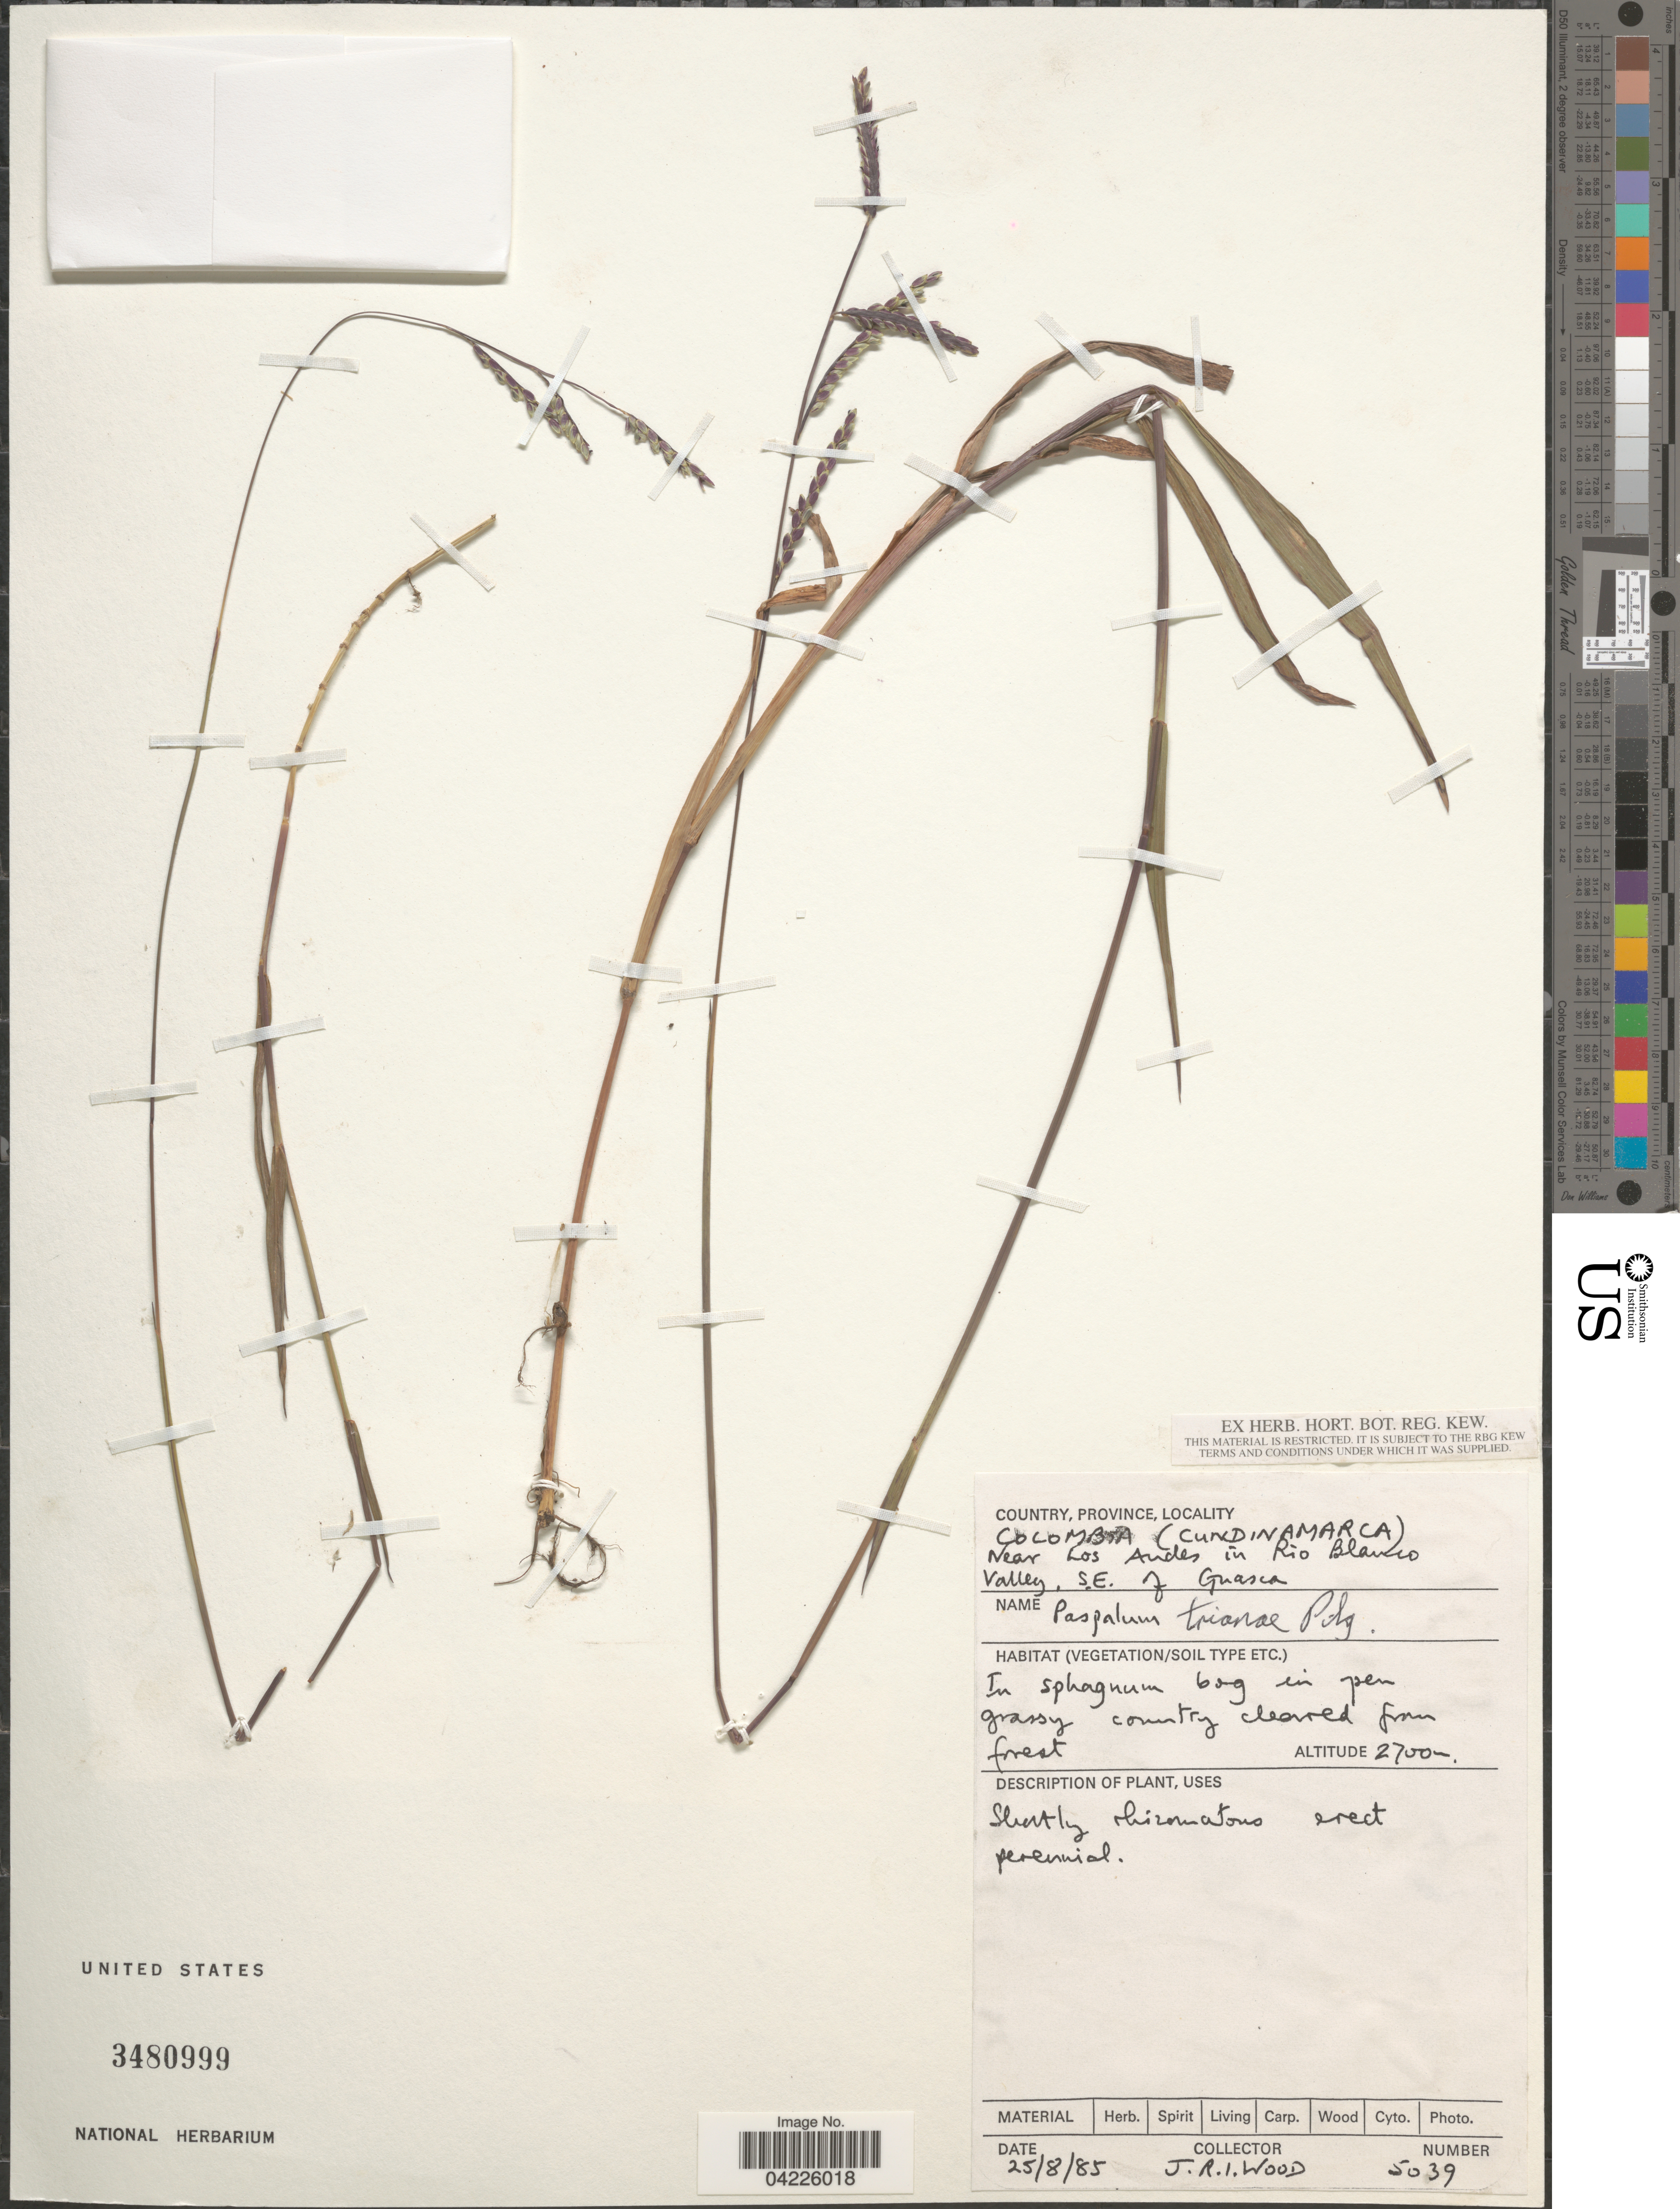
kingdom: Plantae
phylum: Tracheophyta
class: Liliopsida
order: Poales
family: Poaceae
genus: Paspalum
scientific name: Paspalum trianae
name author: Pilg.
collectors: J. R. I. Wood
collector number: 5039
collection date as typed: Transcribed d/m/y: 25/8/85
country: Colombia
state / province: Cundinamarca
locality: Near Los Andes in Rio Blanco Valley, S. E. of Guasca.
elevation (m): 2700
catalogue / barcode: US 3480999